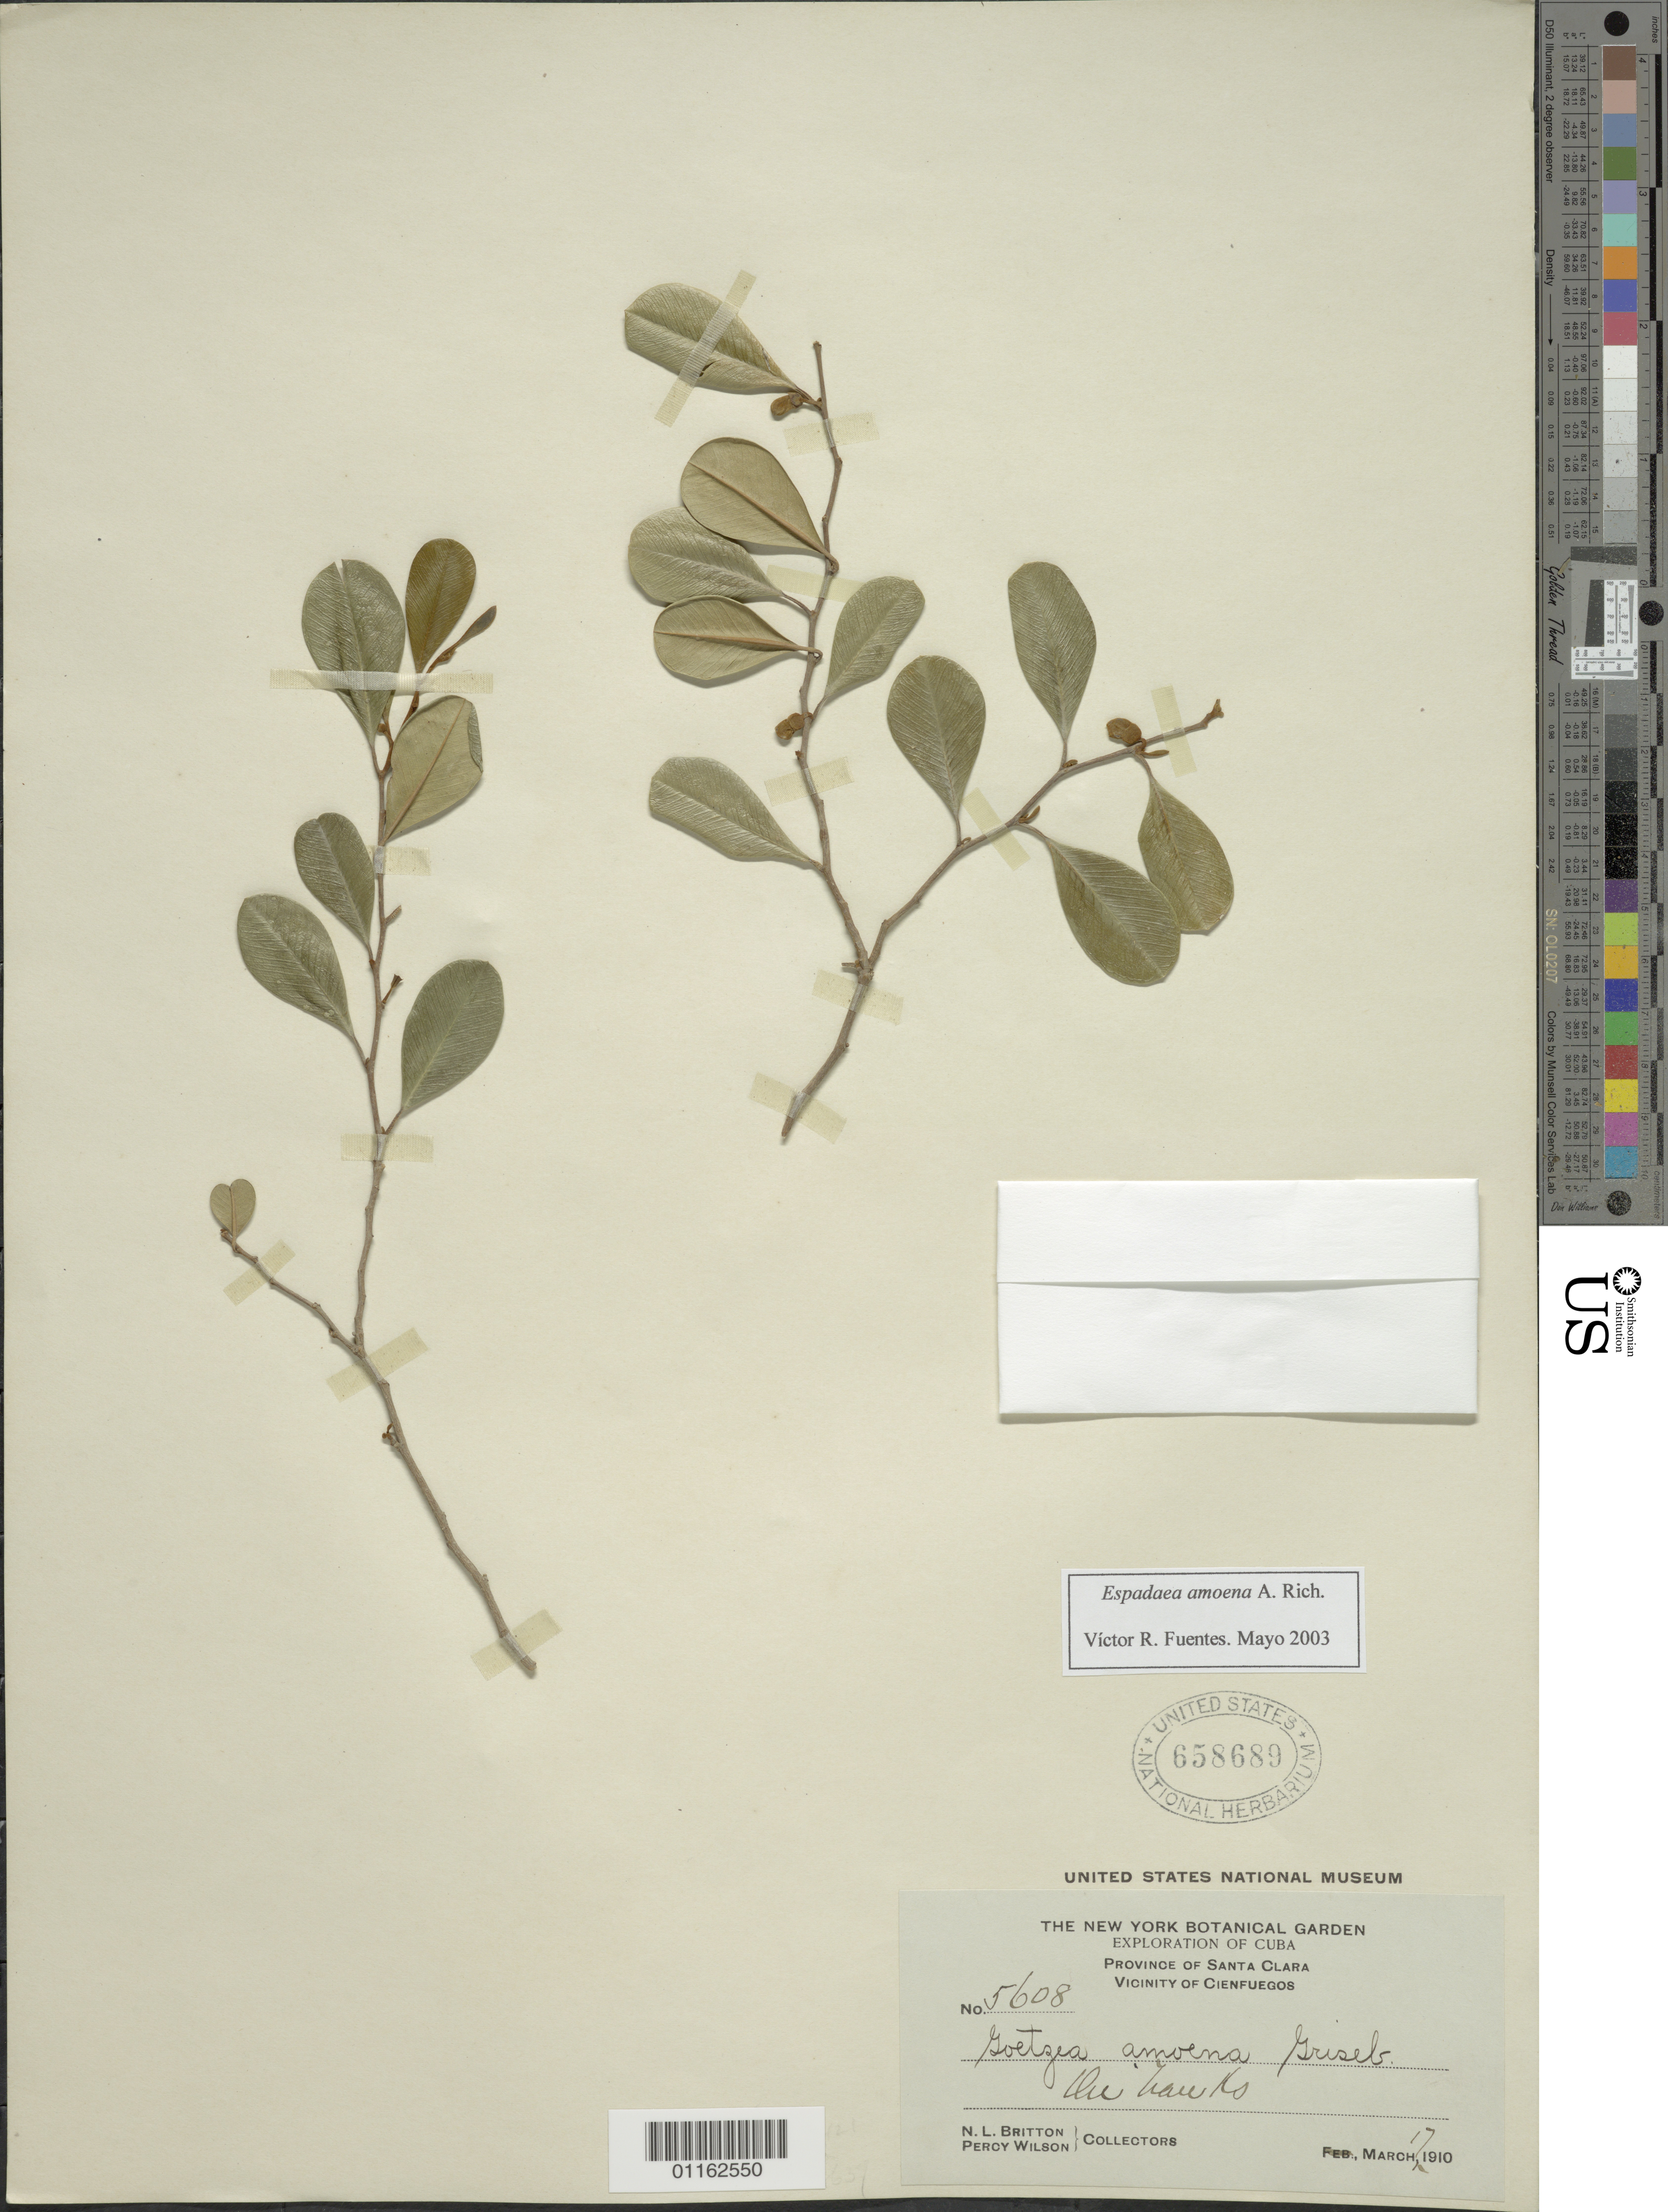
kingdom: Plantae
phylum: Tracheophyta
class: Magnoliopsida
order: Solanales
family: Solanaceae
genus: Espadaea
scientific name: Espadaea amoena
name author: A. Rich.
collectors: N. Britton & P. Wilson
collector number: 5608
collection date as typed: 17 Mar 1910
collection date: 1910-03-17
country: Cuba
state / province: Villa Clara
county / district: Santa Clara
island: Cuba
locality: Vicinity of Cienfuegos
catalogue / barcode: US 658689